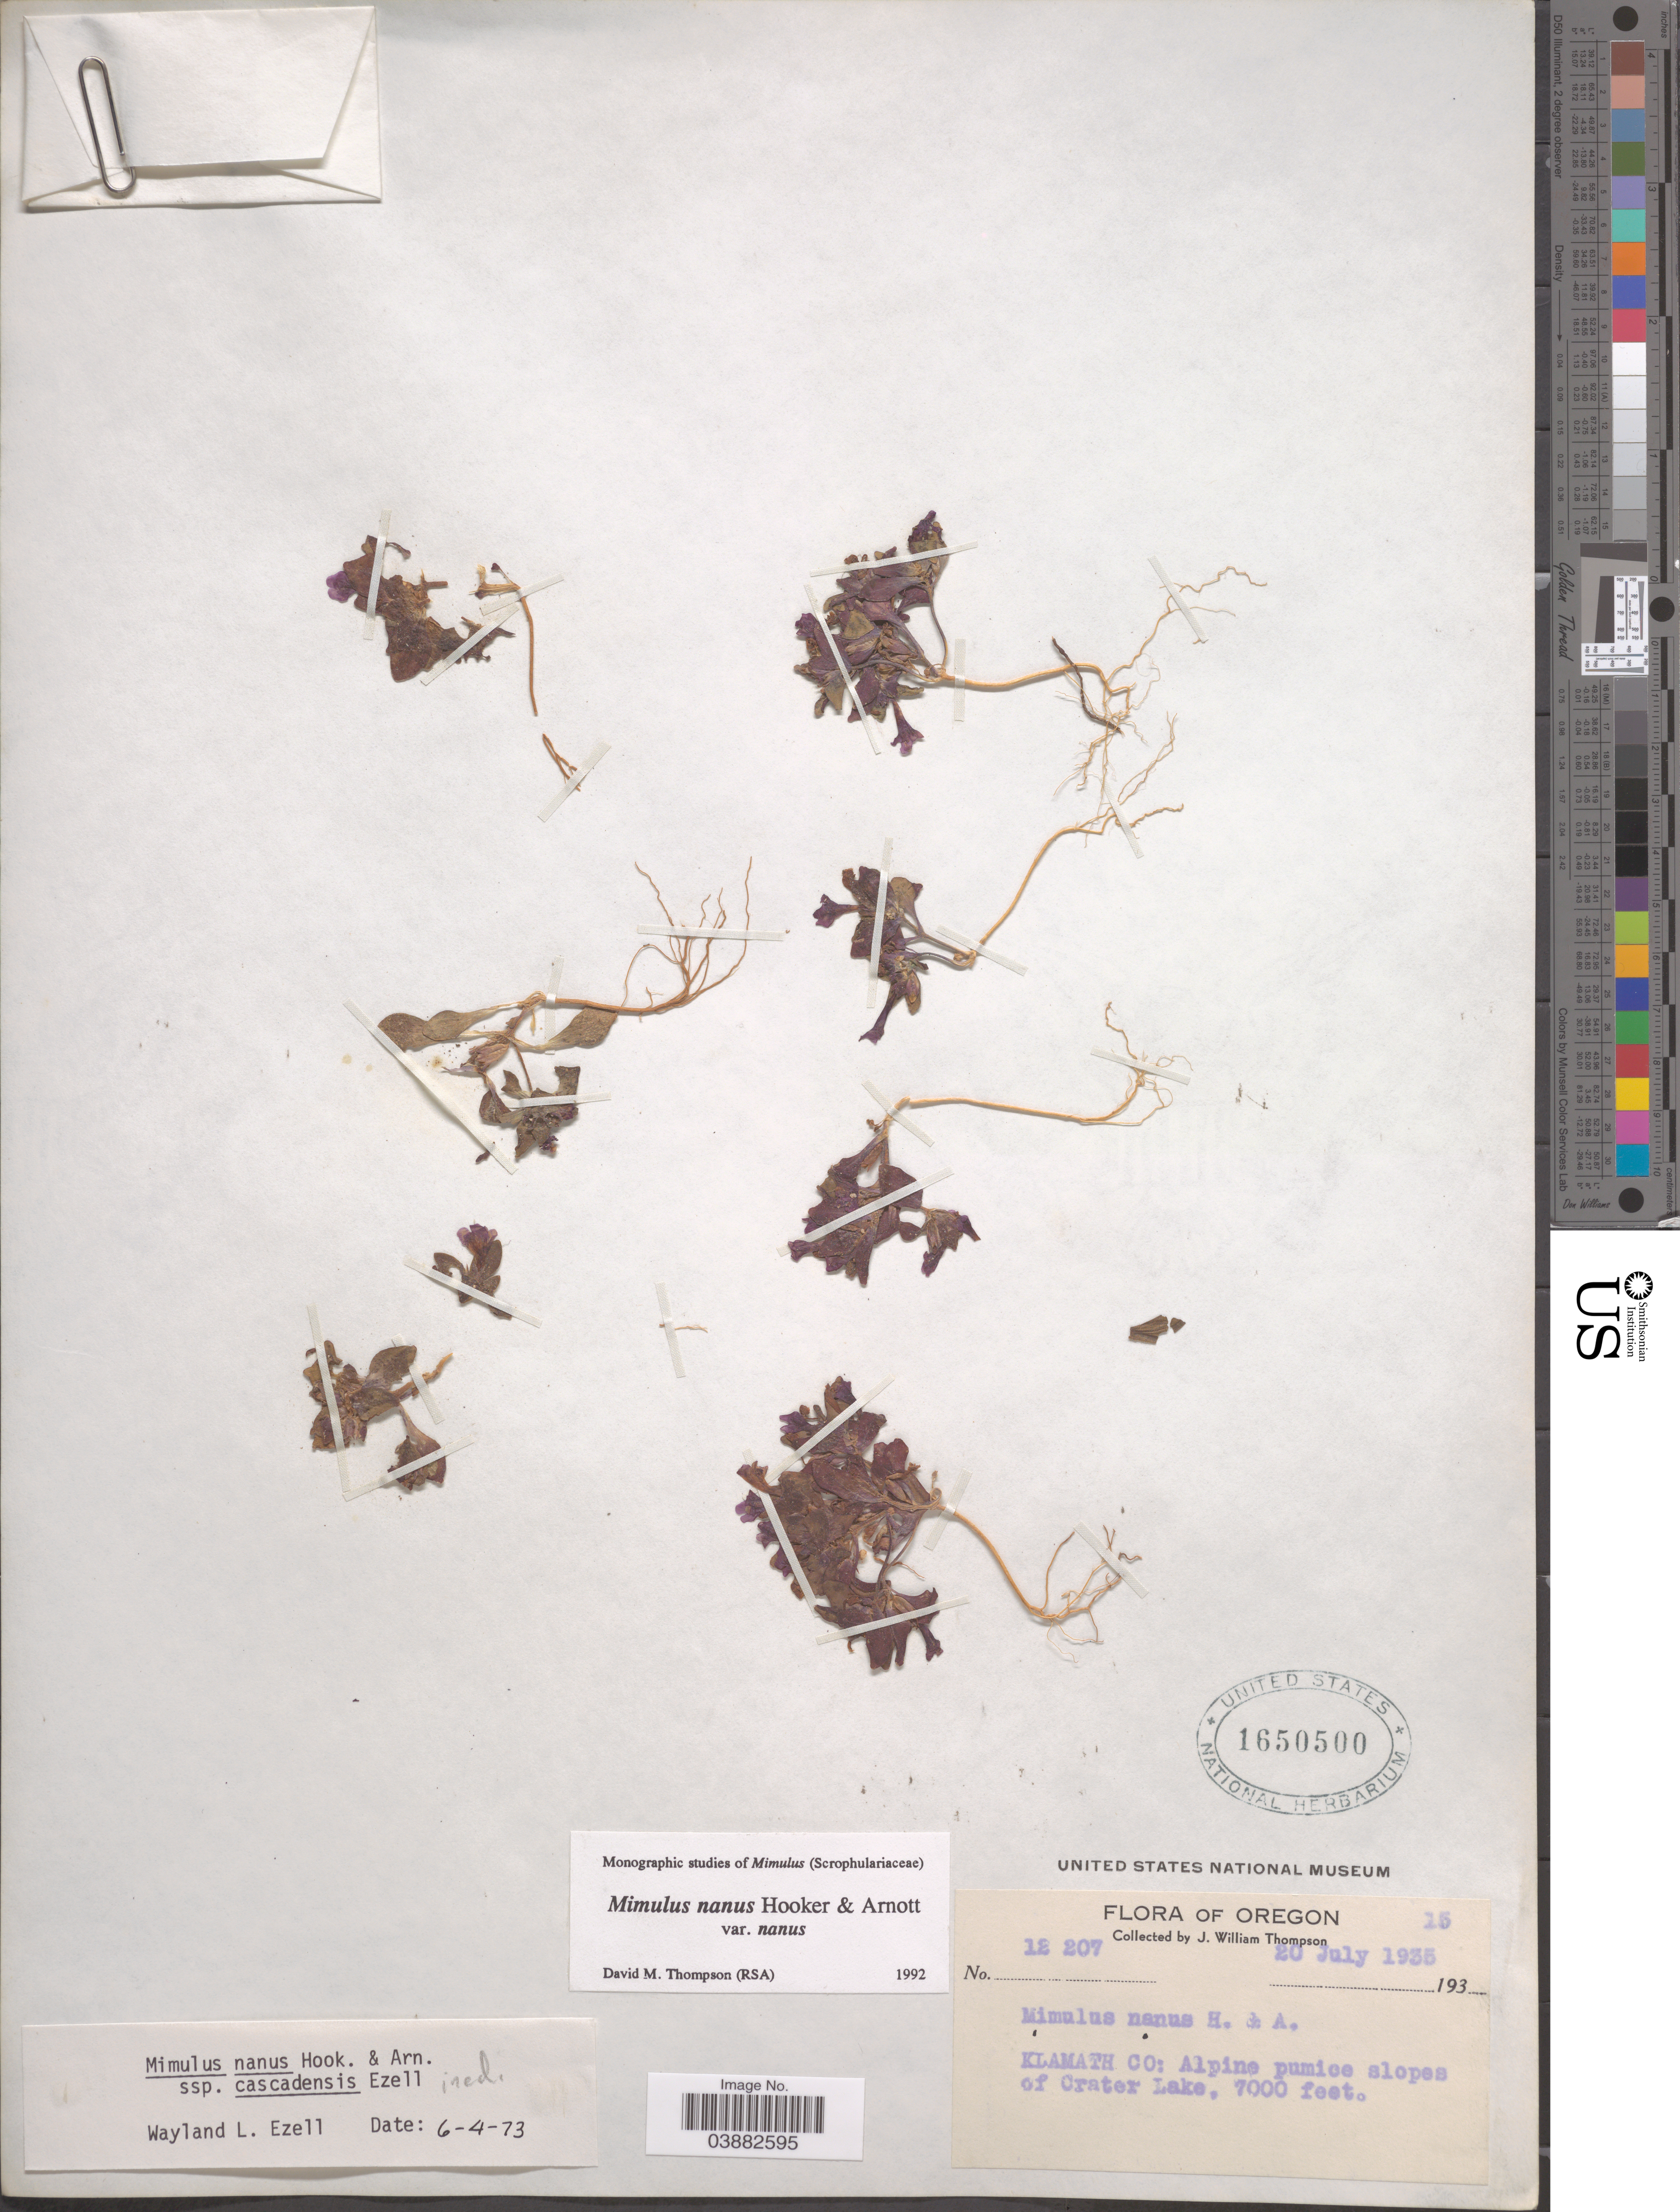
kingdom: Plantae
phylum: Tracheophyta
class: Magnoliopsida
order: Lamiales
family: Phrymaceae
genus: Mimulus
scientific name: Mimulus nanus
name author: Hook. & Arn.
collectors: J. W. Thompson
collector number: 12207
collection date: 1935-07-20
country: United States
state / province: Oregon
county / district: Klamath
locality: Klamath Co: Alpine pumice slopes of Crater Lake.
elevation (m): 2134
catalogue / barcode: US 1650500